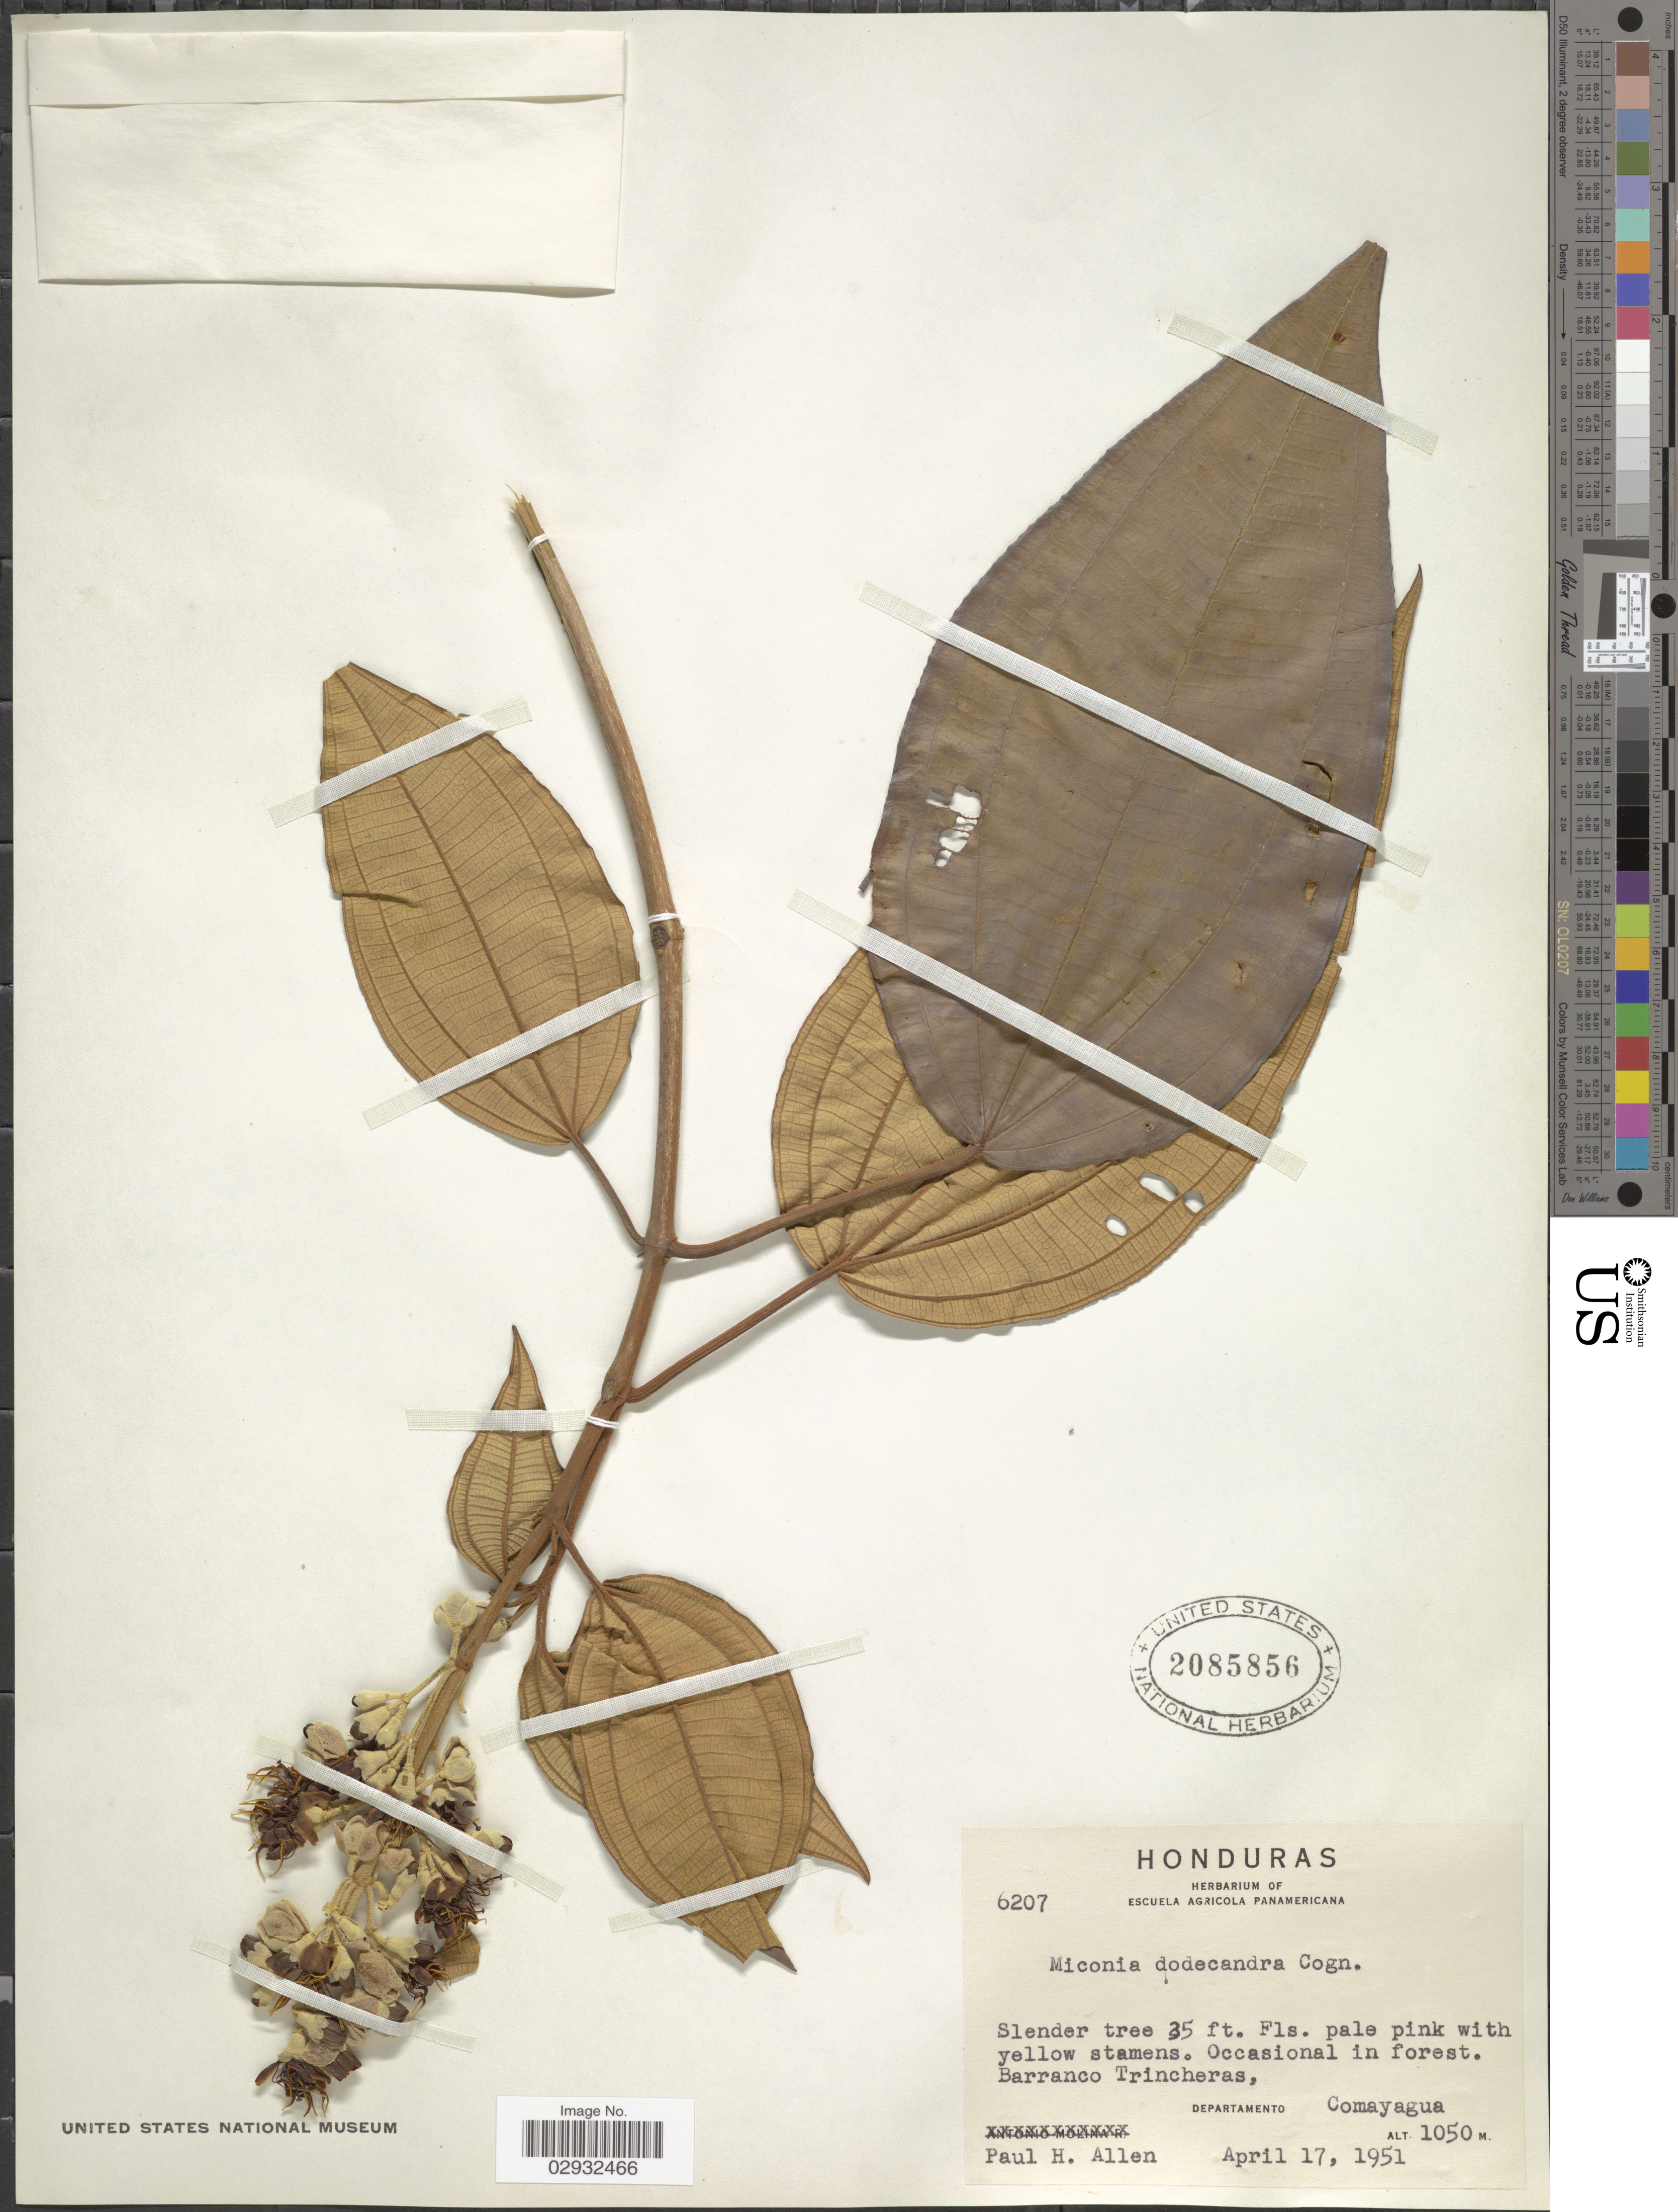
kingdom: Plantae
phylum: Tracheophyta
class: Magnoliopsida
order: Myrtales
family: Melastomataceae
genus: Miconia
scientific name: Miconia dodecandra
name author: Cogn.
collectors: P. H. Allen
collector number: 6207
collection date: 1951-04-17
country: Honduras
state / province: Comayagua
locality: Barranco Trincheras, Departamento Comayagua.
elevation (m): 1050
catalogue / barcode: US 2085856